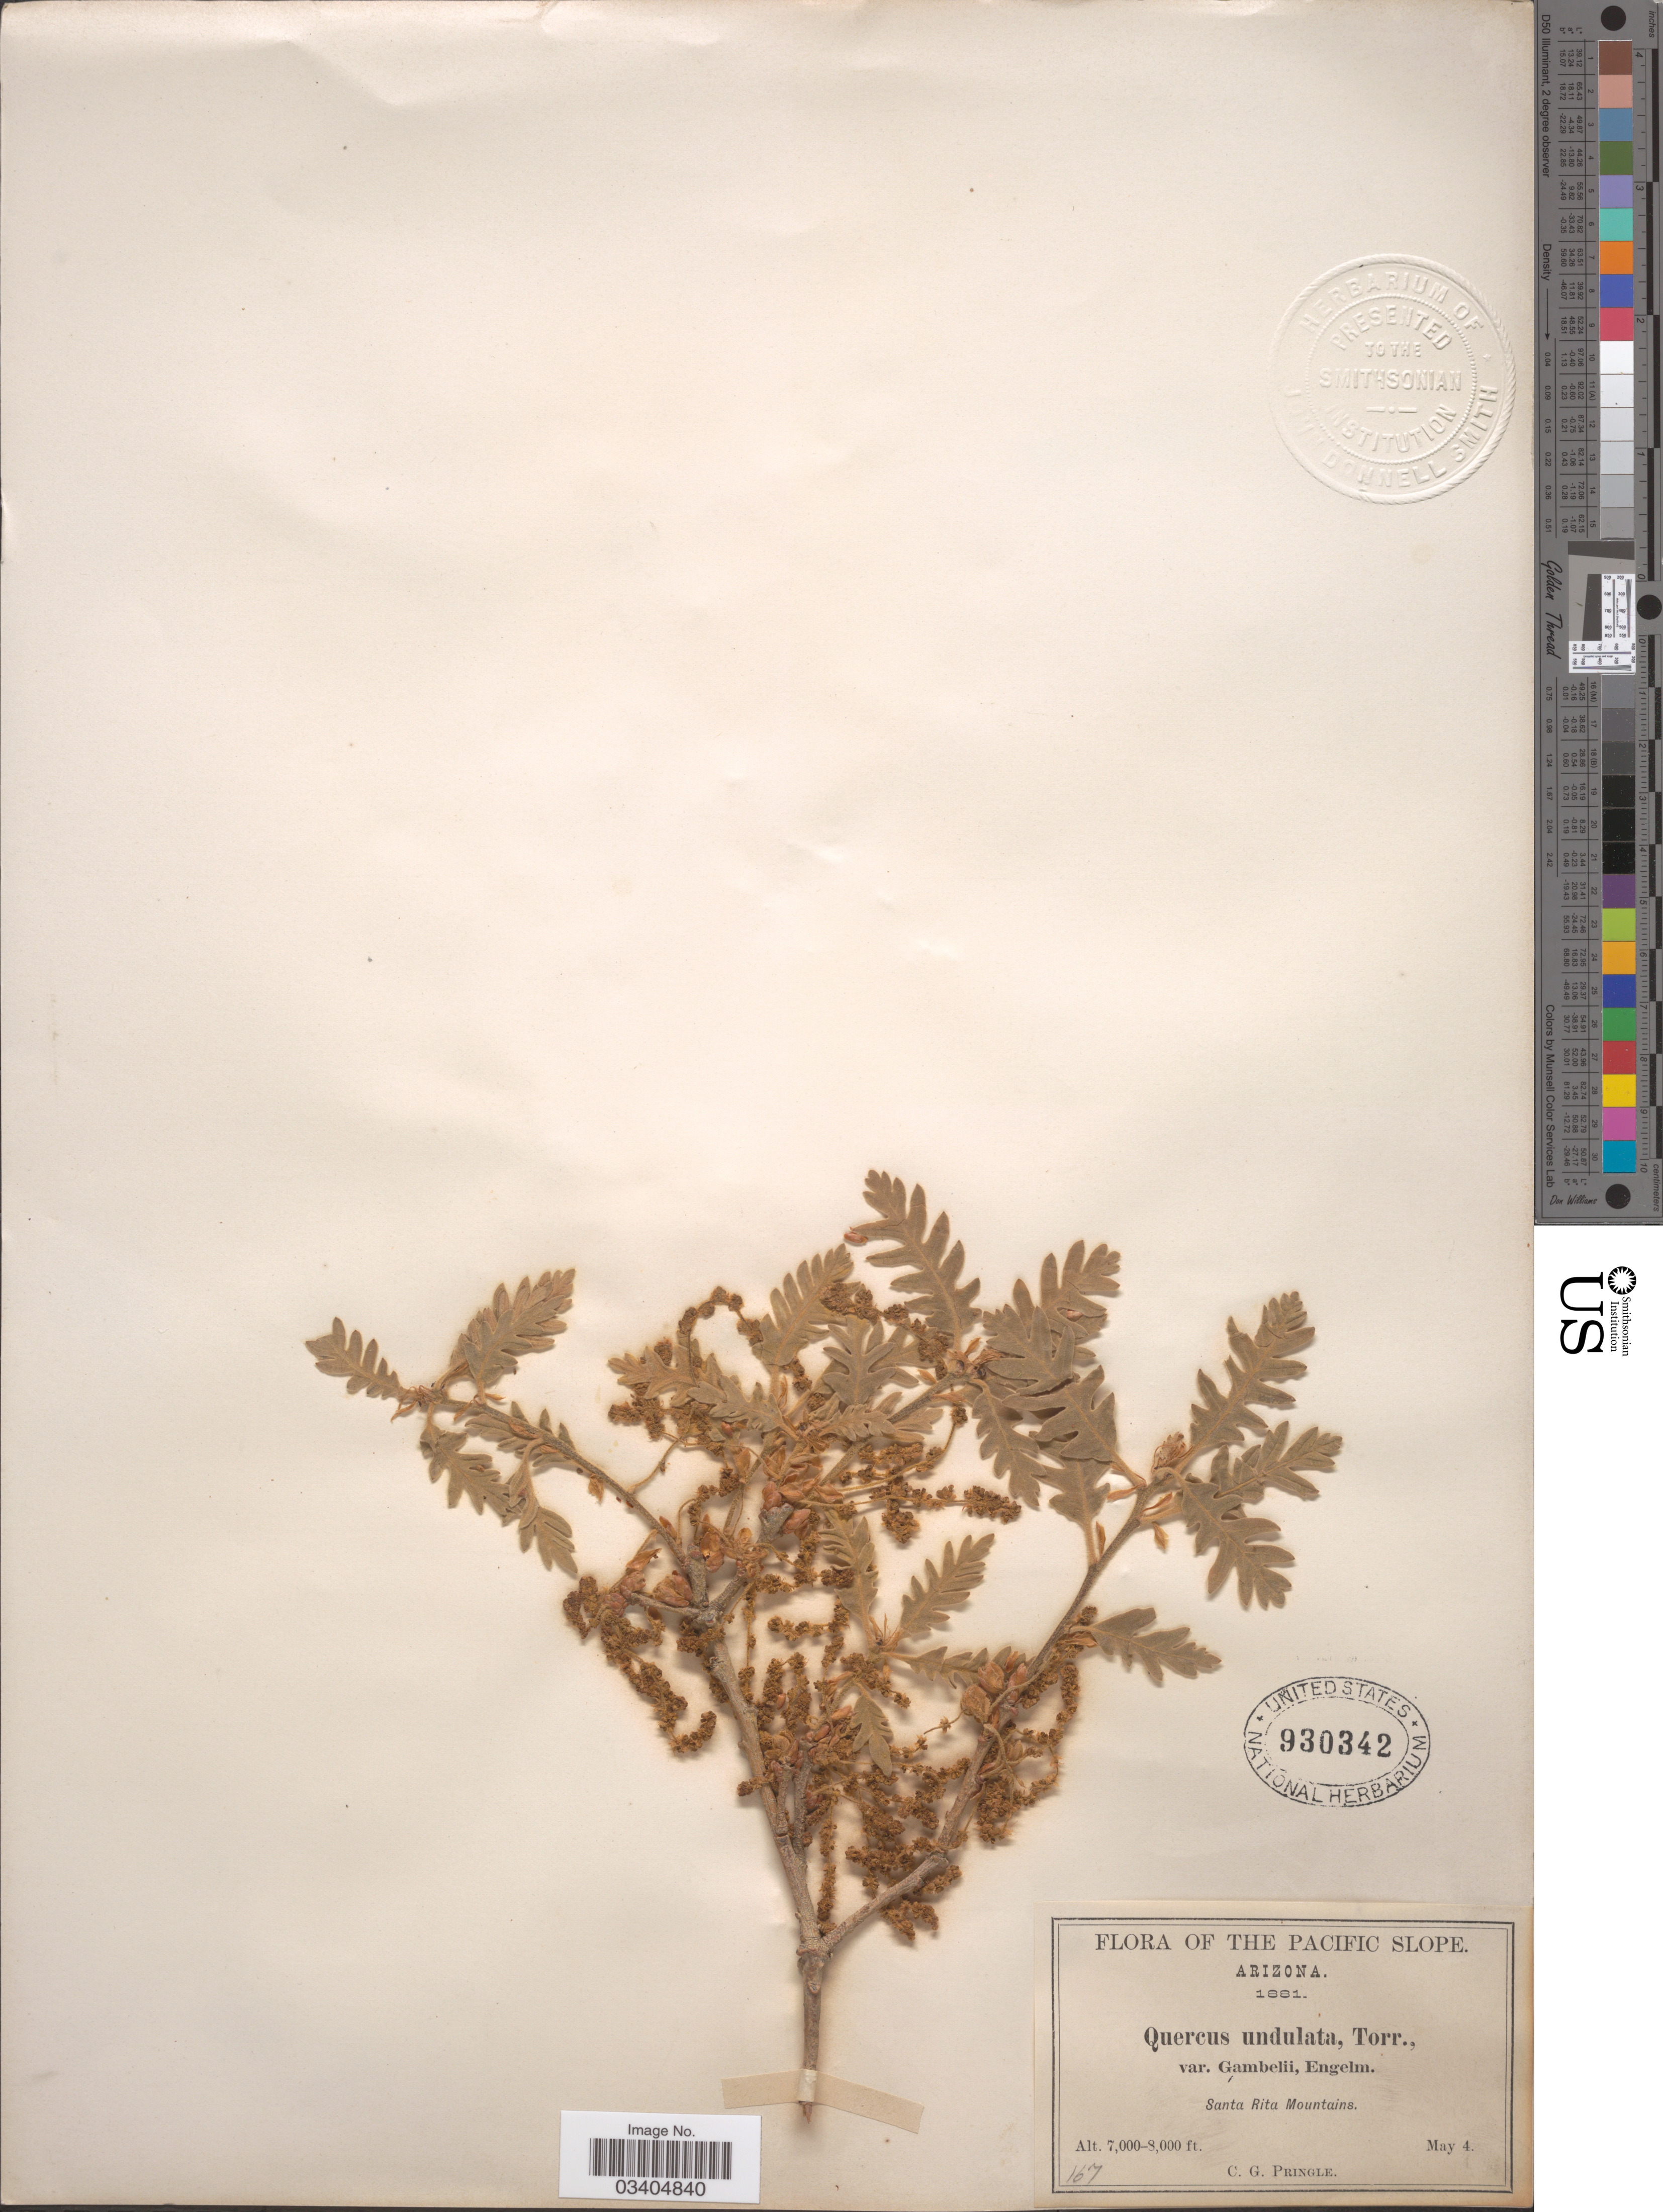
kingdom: Plantae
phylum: Tracheophyta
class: Magnoliopsida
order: Fagales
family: Fagaceae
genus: Quercus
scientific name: Quercus gambelii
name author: Nutt.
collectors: C. G. Pringle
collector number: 167?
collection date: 1881-05-04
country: United States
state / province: Arizona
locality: The Pacific Slope. Santa Rita Mountains.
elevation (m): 2134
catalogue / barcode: US 930342